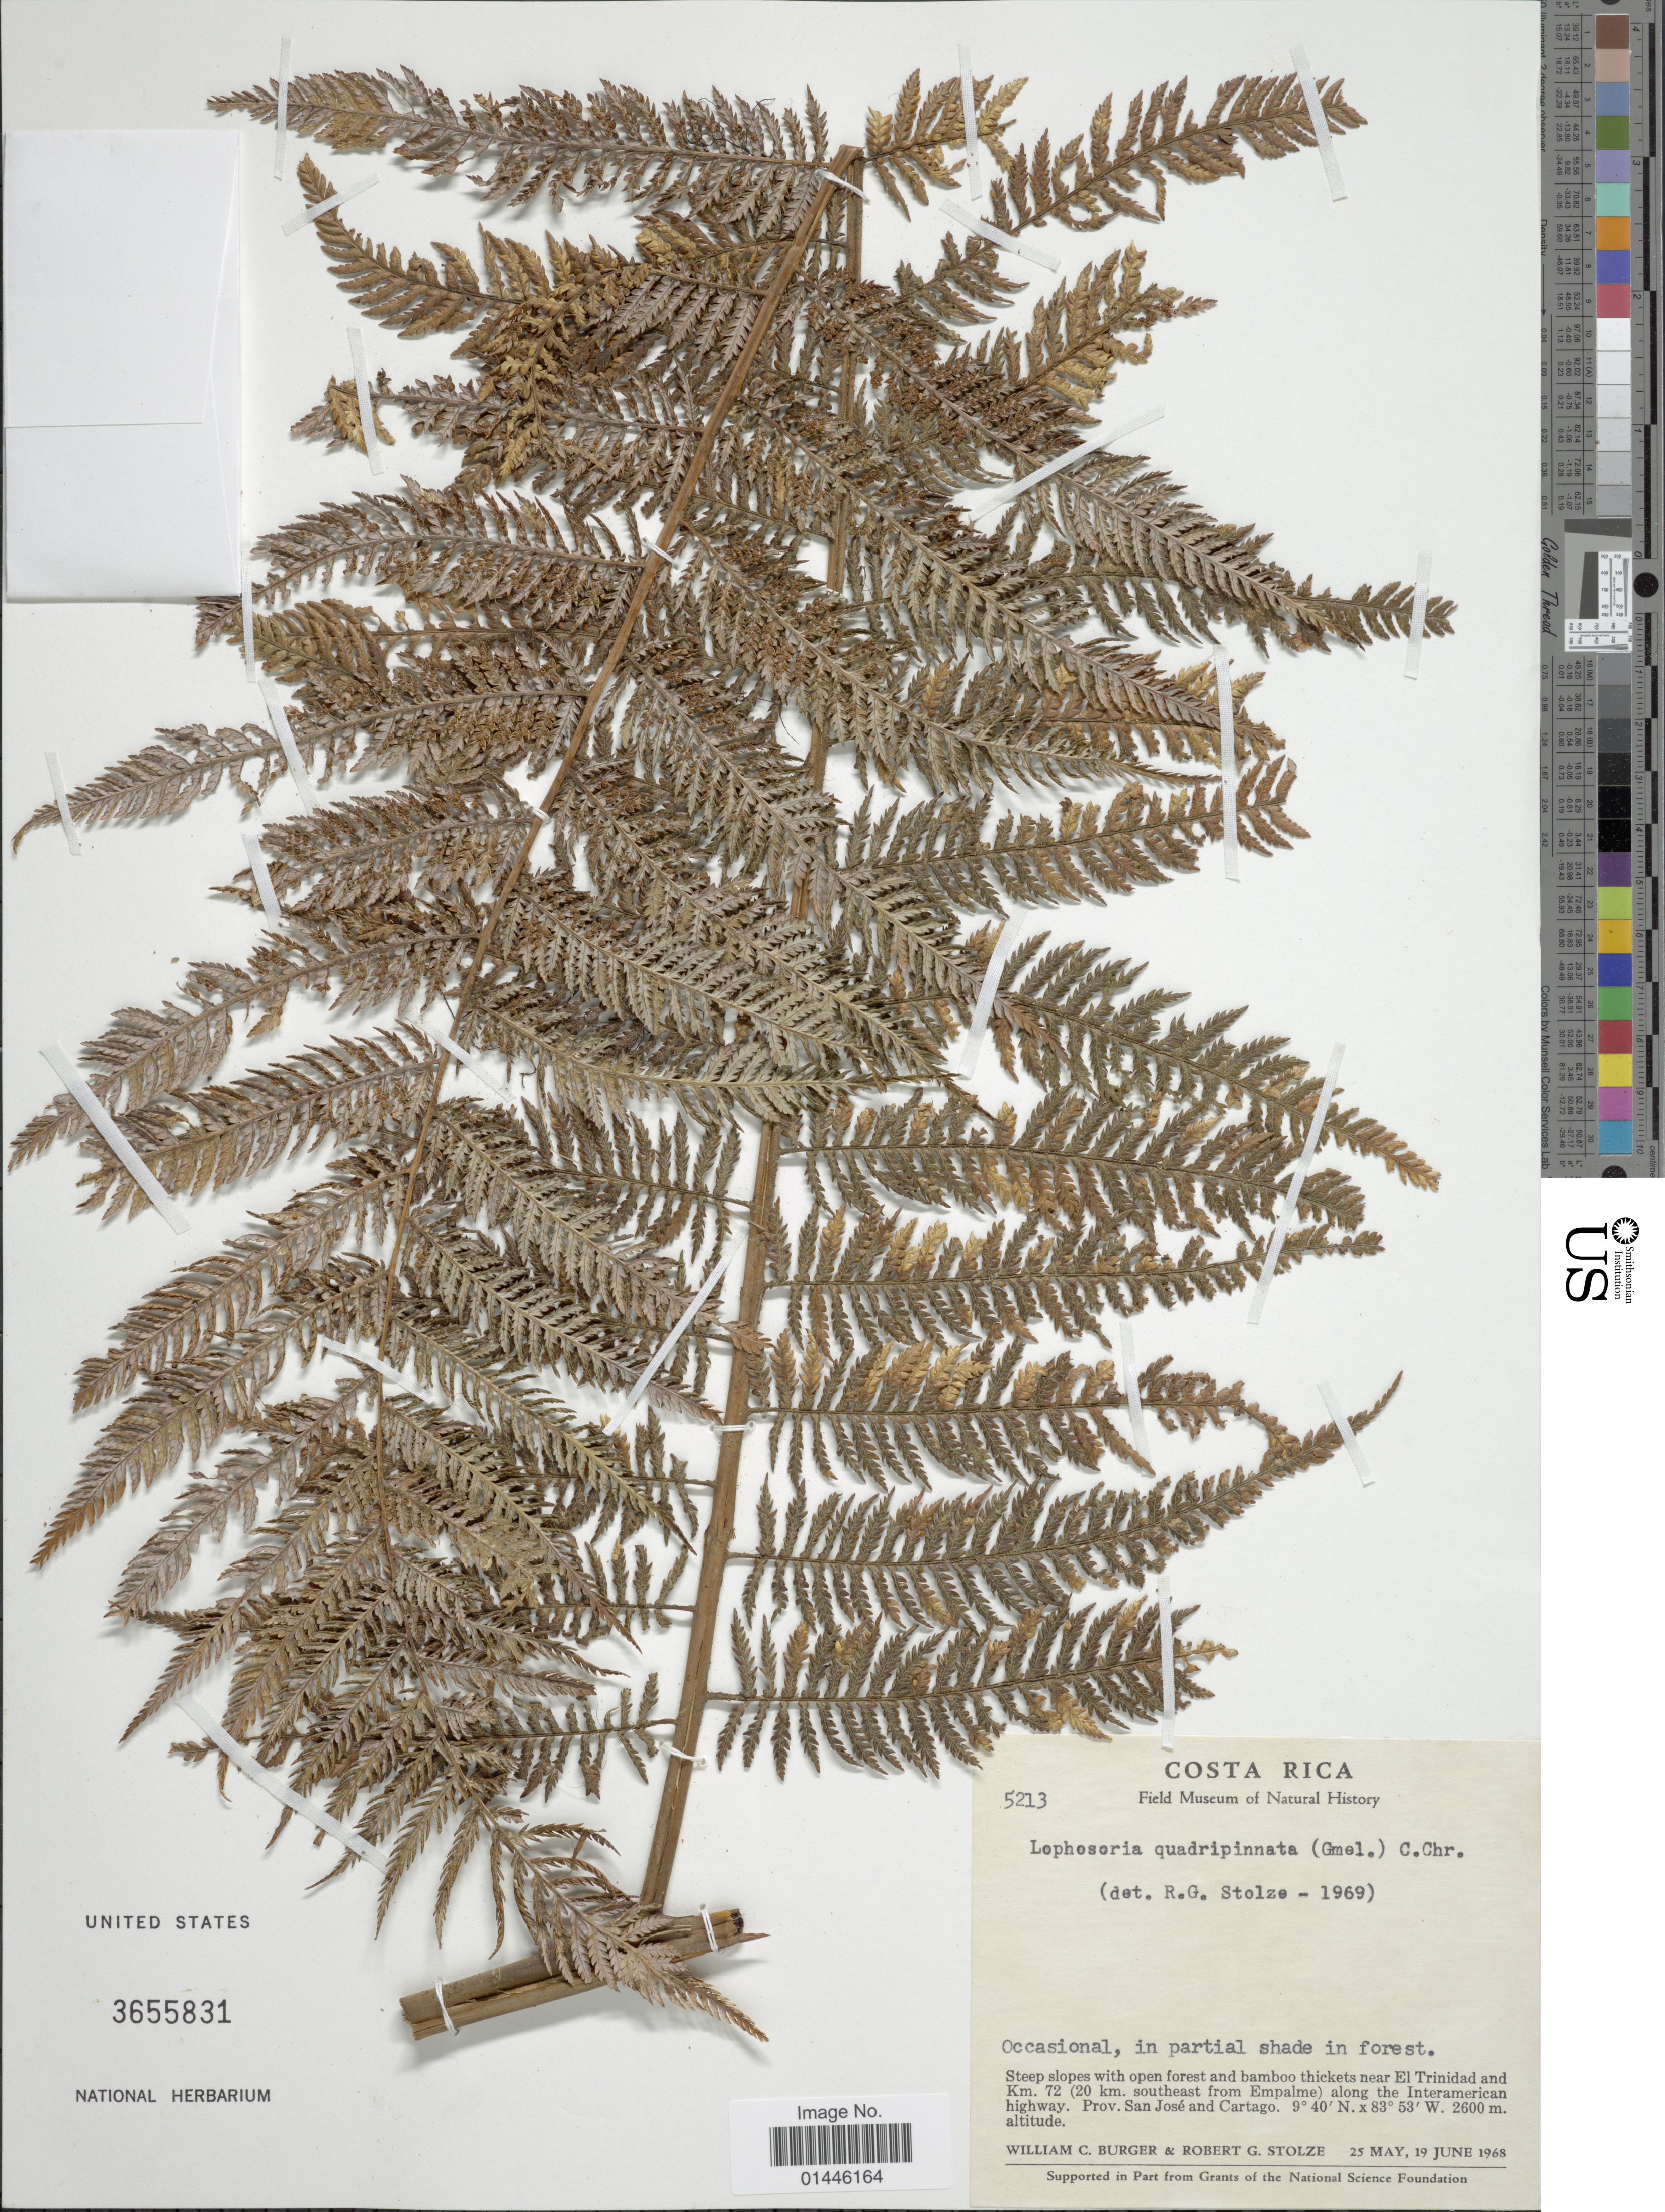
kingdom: Plantae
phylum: Tracheophyta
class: Polypodiopsida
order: Cyatheales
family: Dicksoniaceae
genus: Lophosoria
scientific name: Lophosoria quadripinnata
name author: (J.F. Gmel.) C. Chr.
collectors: W. Burger & R. G. Stolze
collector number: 5213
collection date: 1968-05-25/1968-06-19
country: Costa Rica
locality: Near El Trinidad and Km. 72 (20 km. southeast from Empalme) along the Interamerican highway). Prov. San José and Cartago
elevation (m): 2600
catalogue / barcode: US 3655831